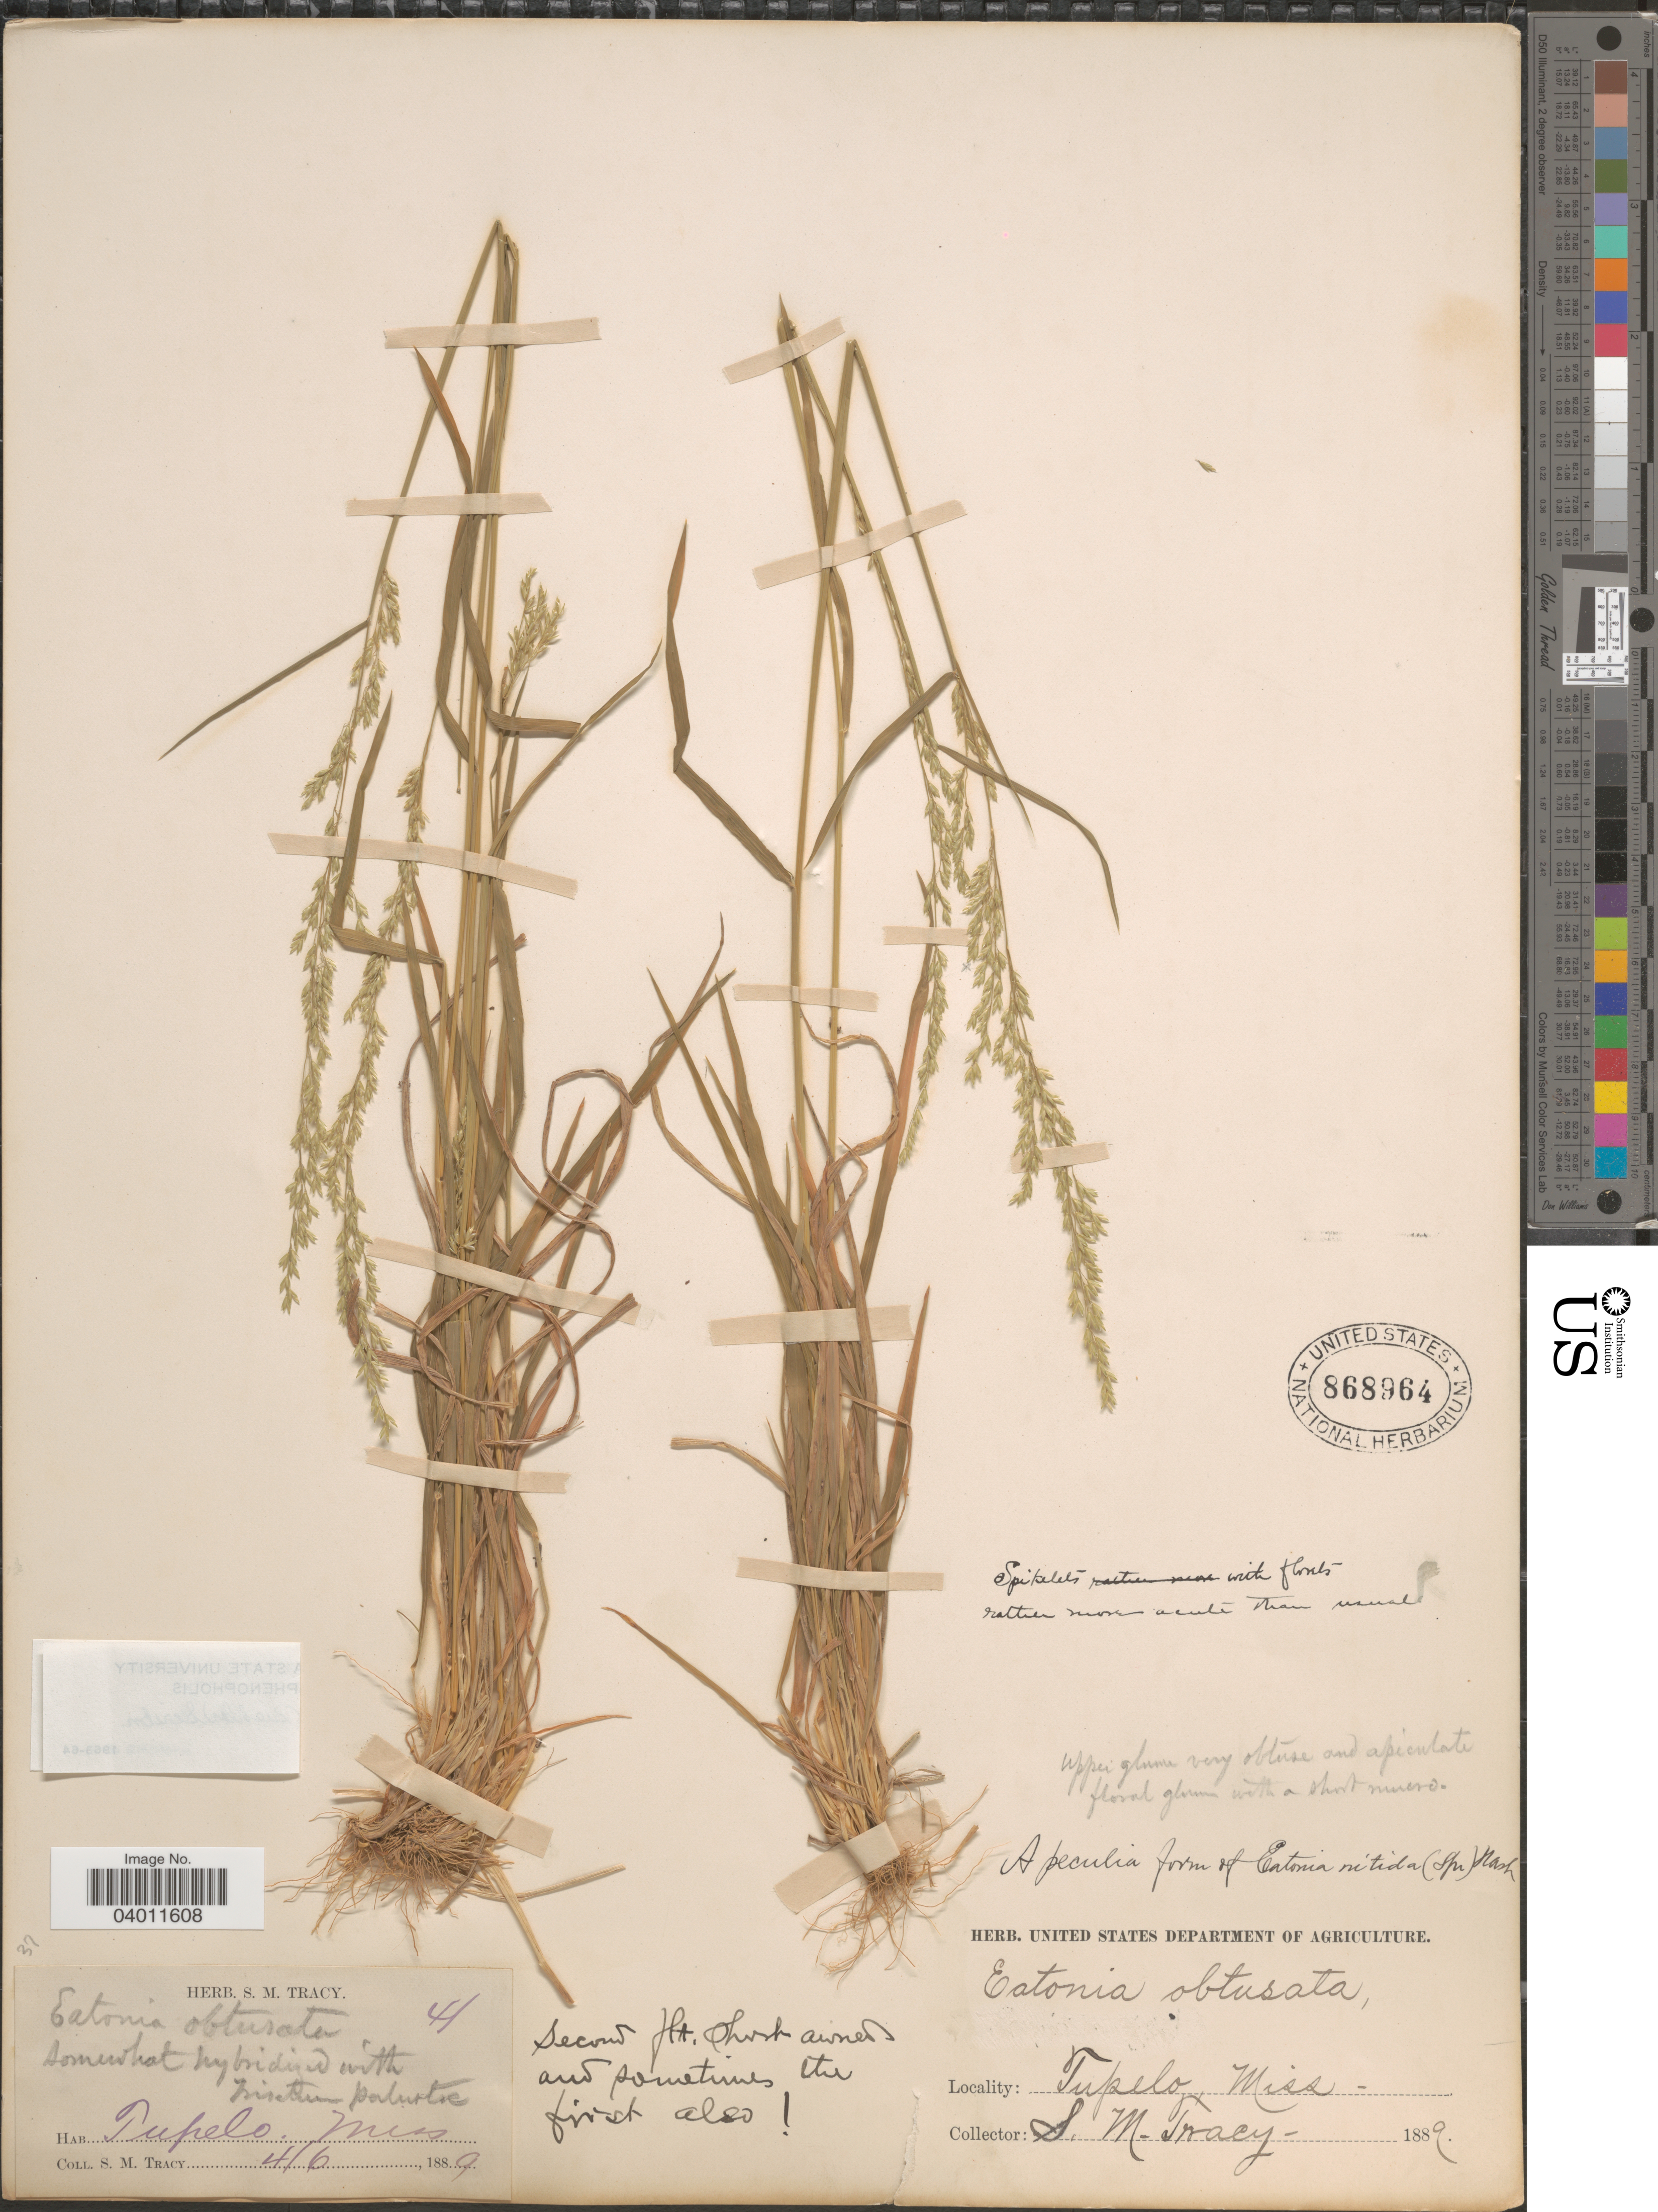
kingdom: Plantae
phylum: Tracheophyta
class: Liliopsida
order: Poales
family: Poaceae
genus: Sphenopholis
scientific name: Sphenopholis nitida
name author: (Biehler) Scribn.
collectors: S. M. Tracy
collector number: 41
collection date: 1889-04-06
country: United States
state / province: Mississippi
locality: Tupelo.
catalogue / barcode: US 868964